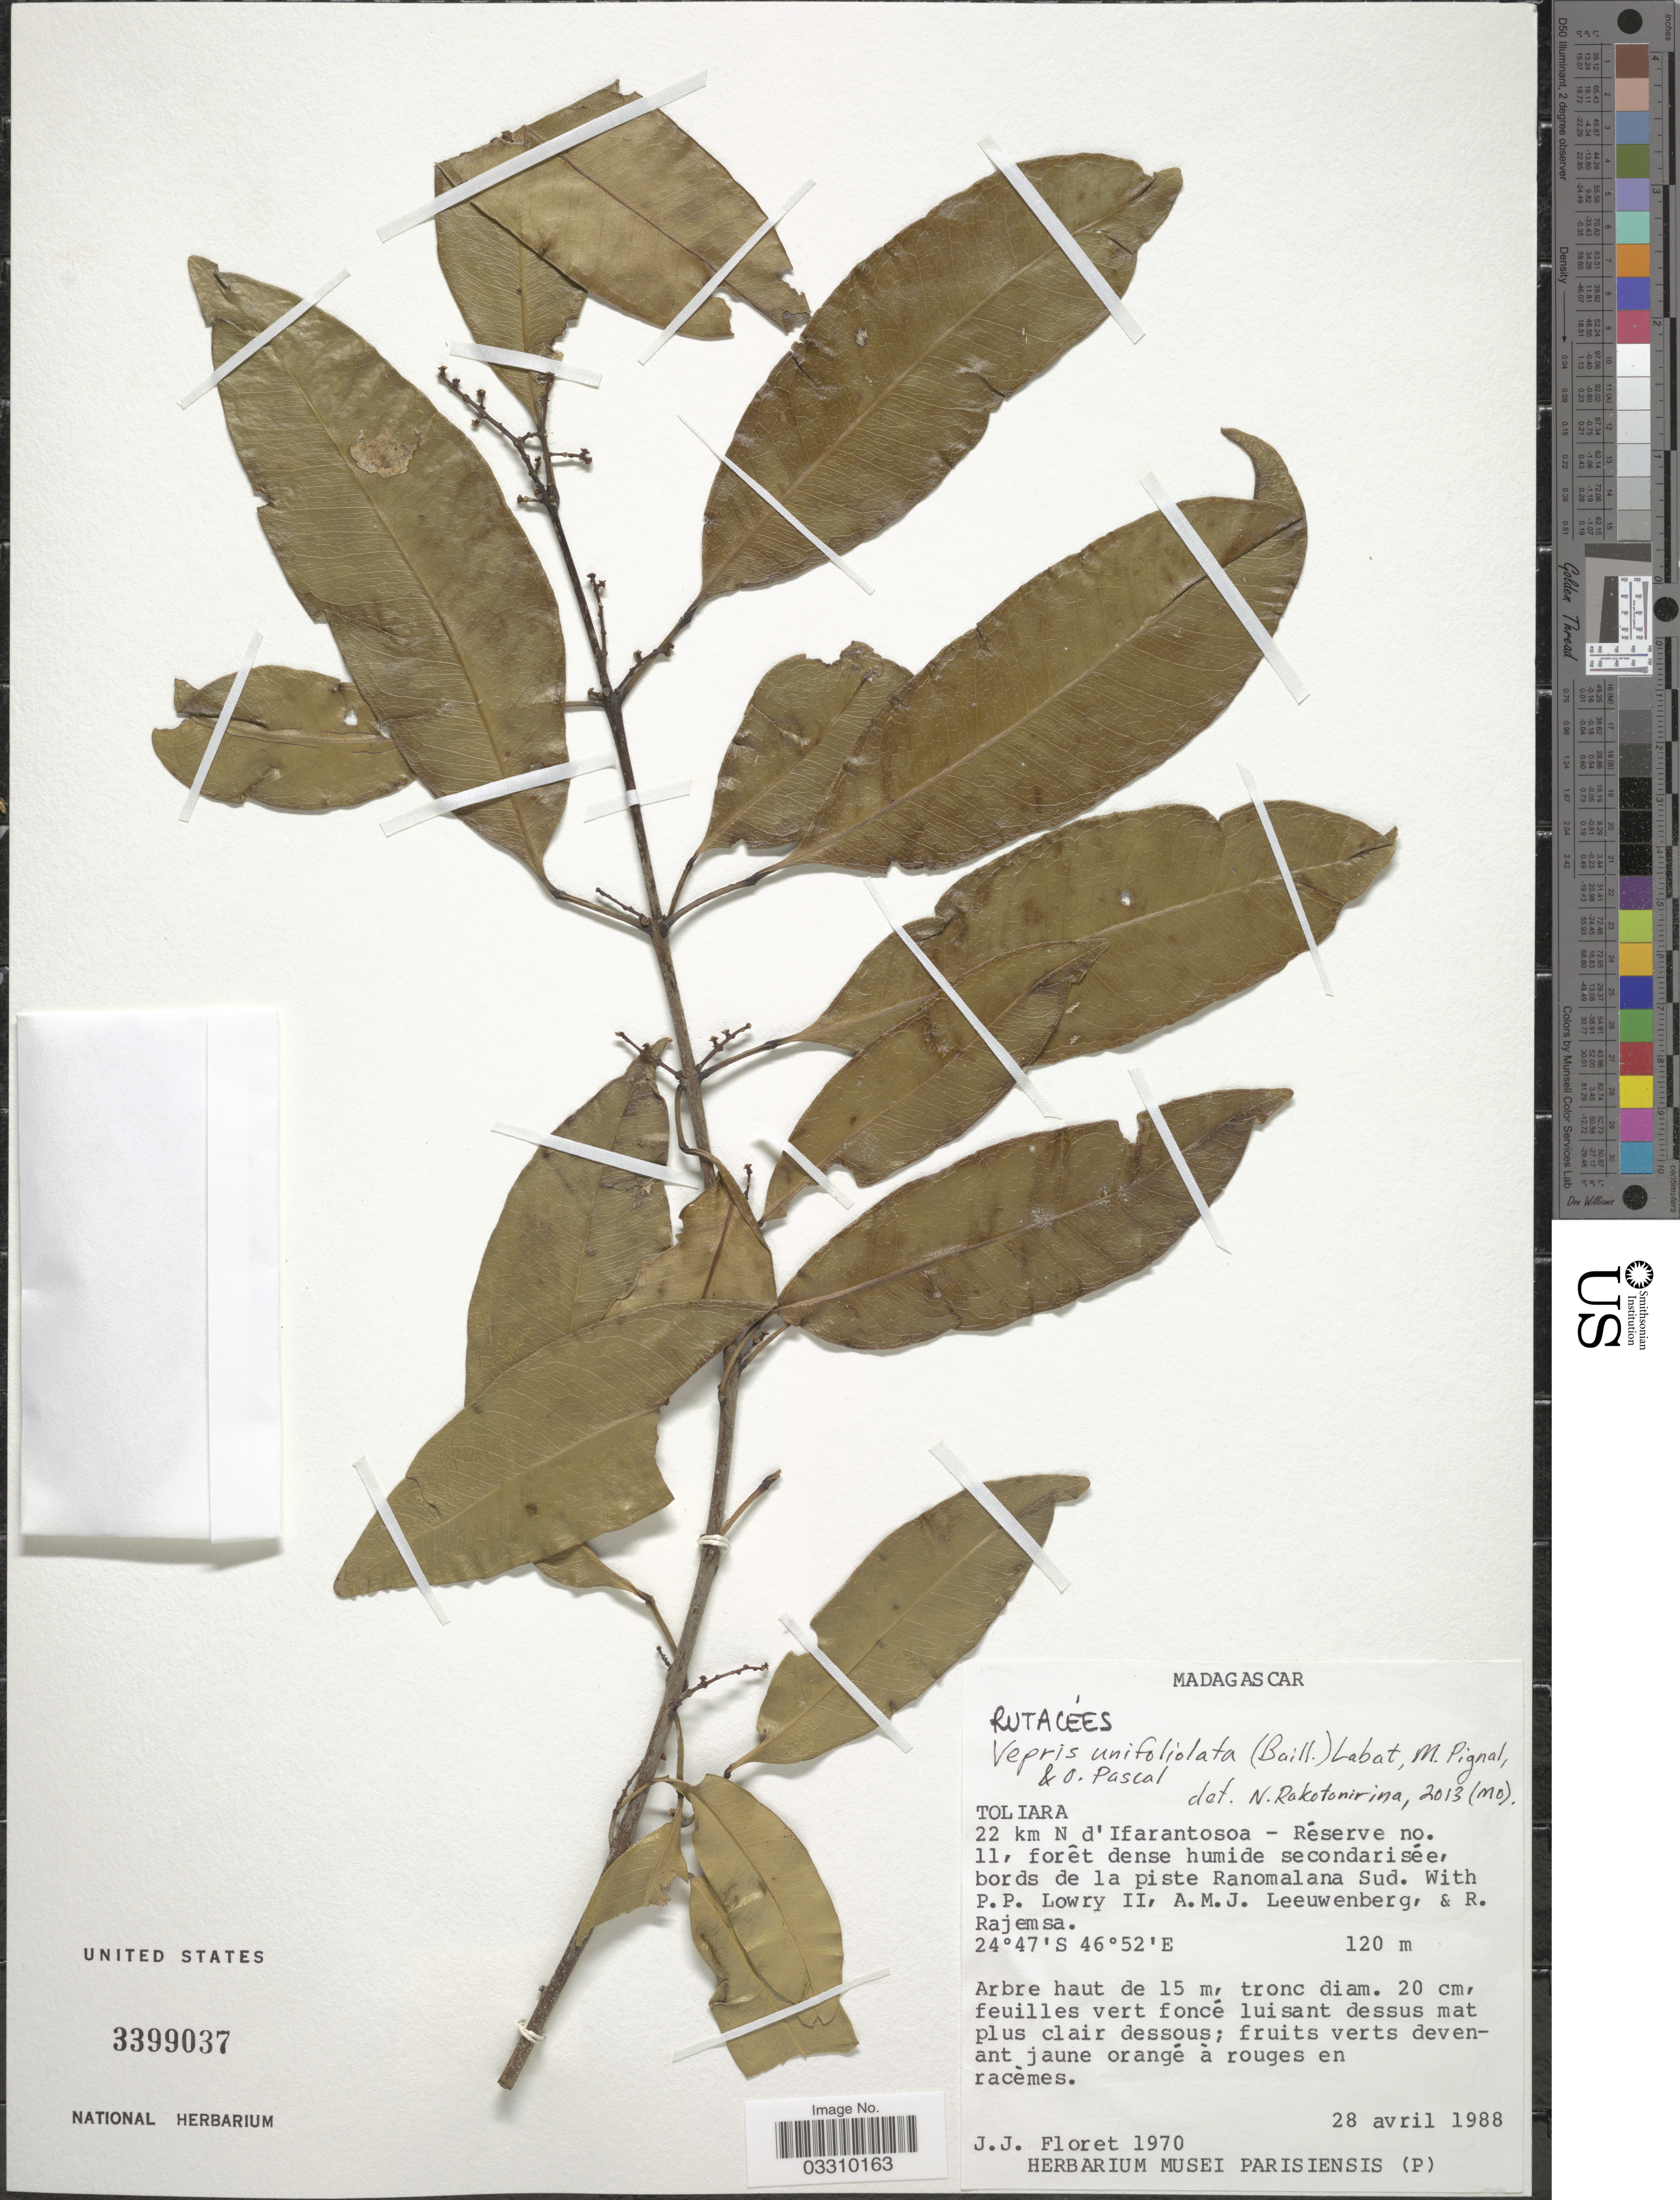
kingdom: Plantae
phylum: Tracheophyta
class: Magnoliopsida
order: Sapindales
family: Rutaceae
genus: Vepris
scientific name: Vepris unifoliolata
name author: (Baill.) Labat et al.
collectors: J. Floret, P. P. Lowry, A. Leeuwenberg & R. Rajemsa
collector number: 1970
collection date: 1988-04-28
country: Madagascar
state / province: Anosy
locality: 22 km N d'Ifarantosoa- Réserve no. 11, forêt dense humide secondarisée, bords de la piste Ranomalana Sud.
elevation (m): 120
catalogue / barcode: US 3399037